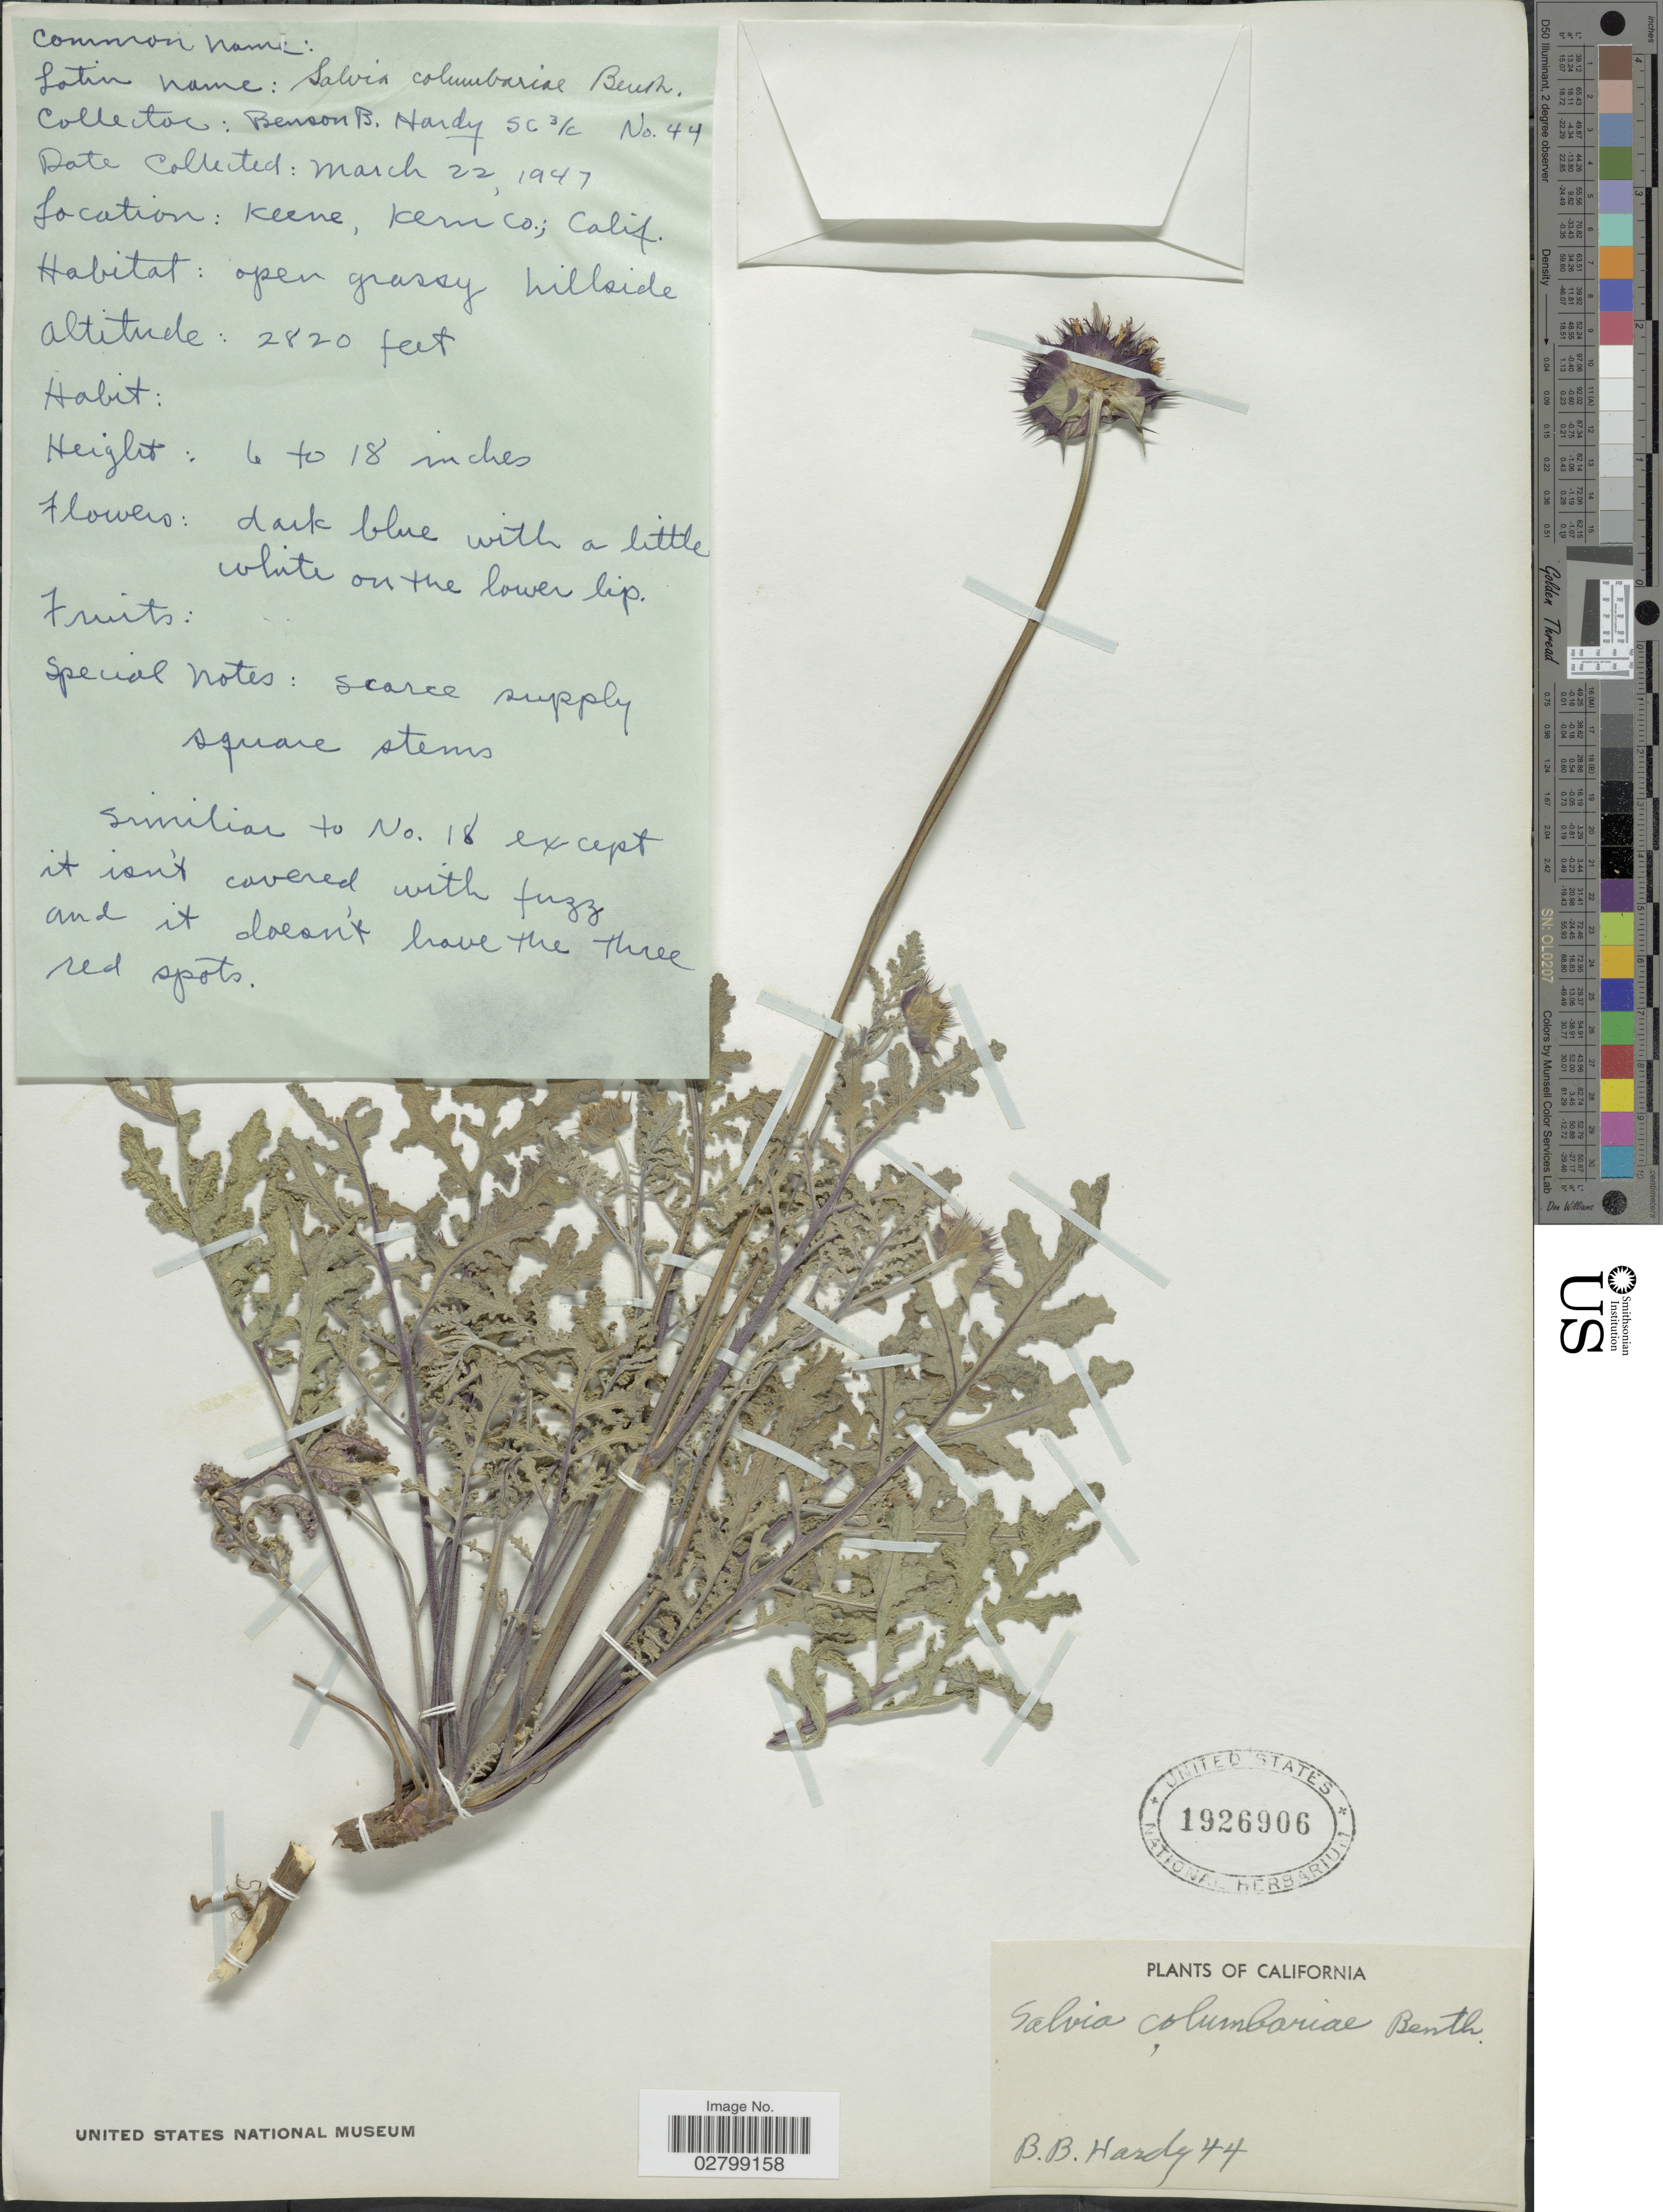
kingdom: Plantae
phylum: Tracheophyta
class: Magnoliopsida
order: Lamiales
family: Lamiaceae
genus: Salvia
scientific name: Salvia columbariae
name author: Benth.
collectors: B. Hardy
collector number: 44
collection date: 1947-03-22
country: United States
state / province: California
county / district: Kern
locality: Keene, Kern Co.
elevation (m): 860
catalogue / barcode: US 1926906